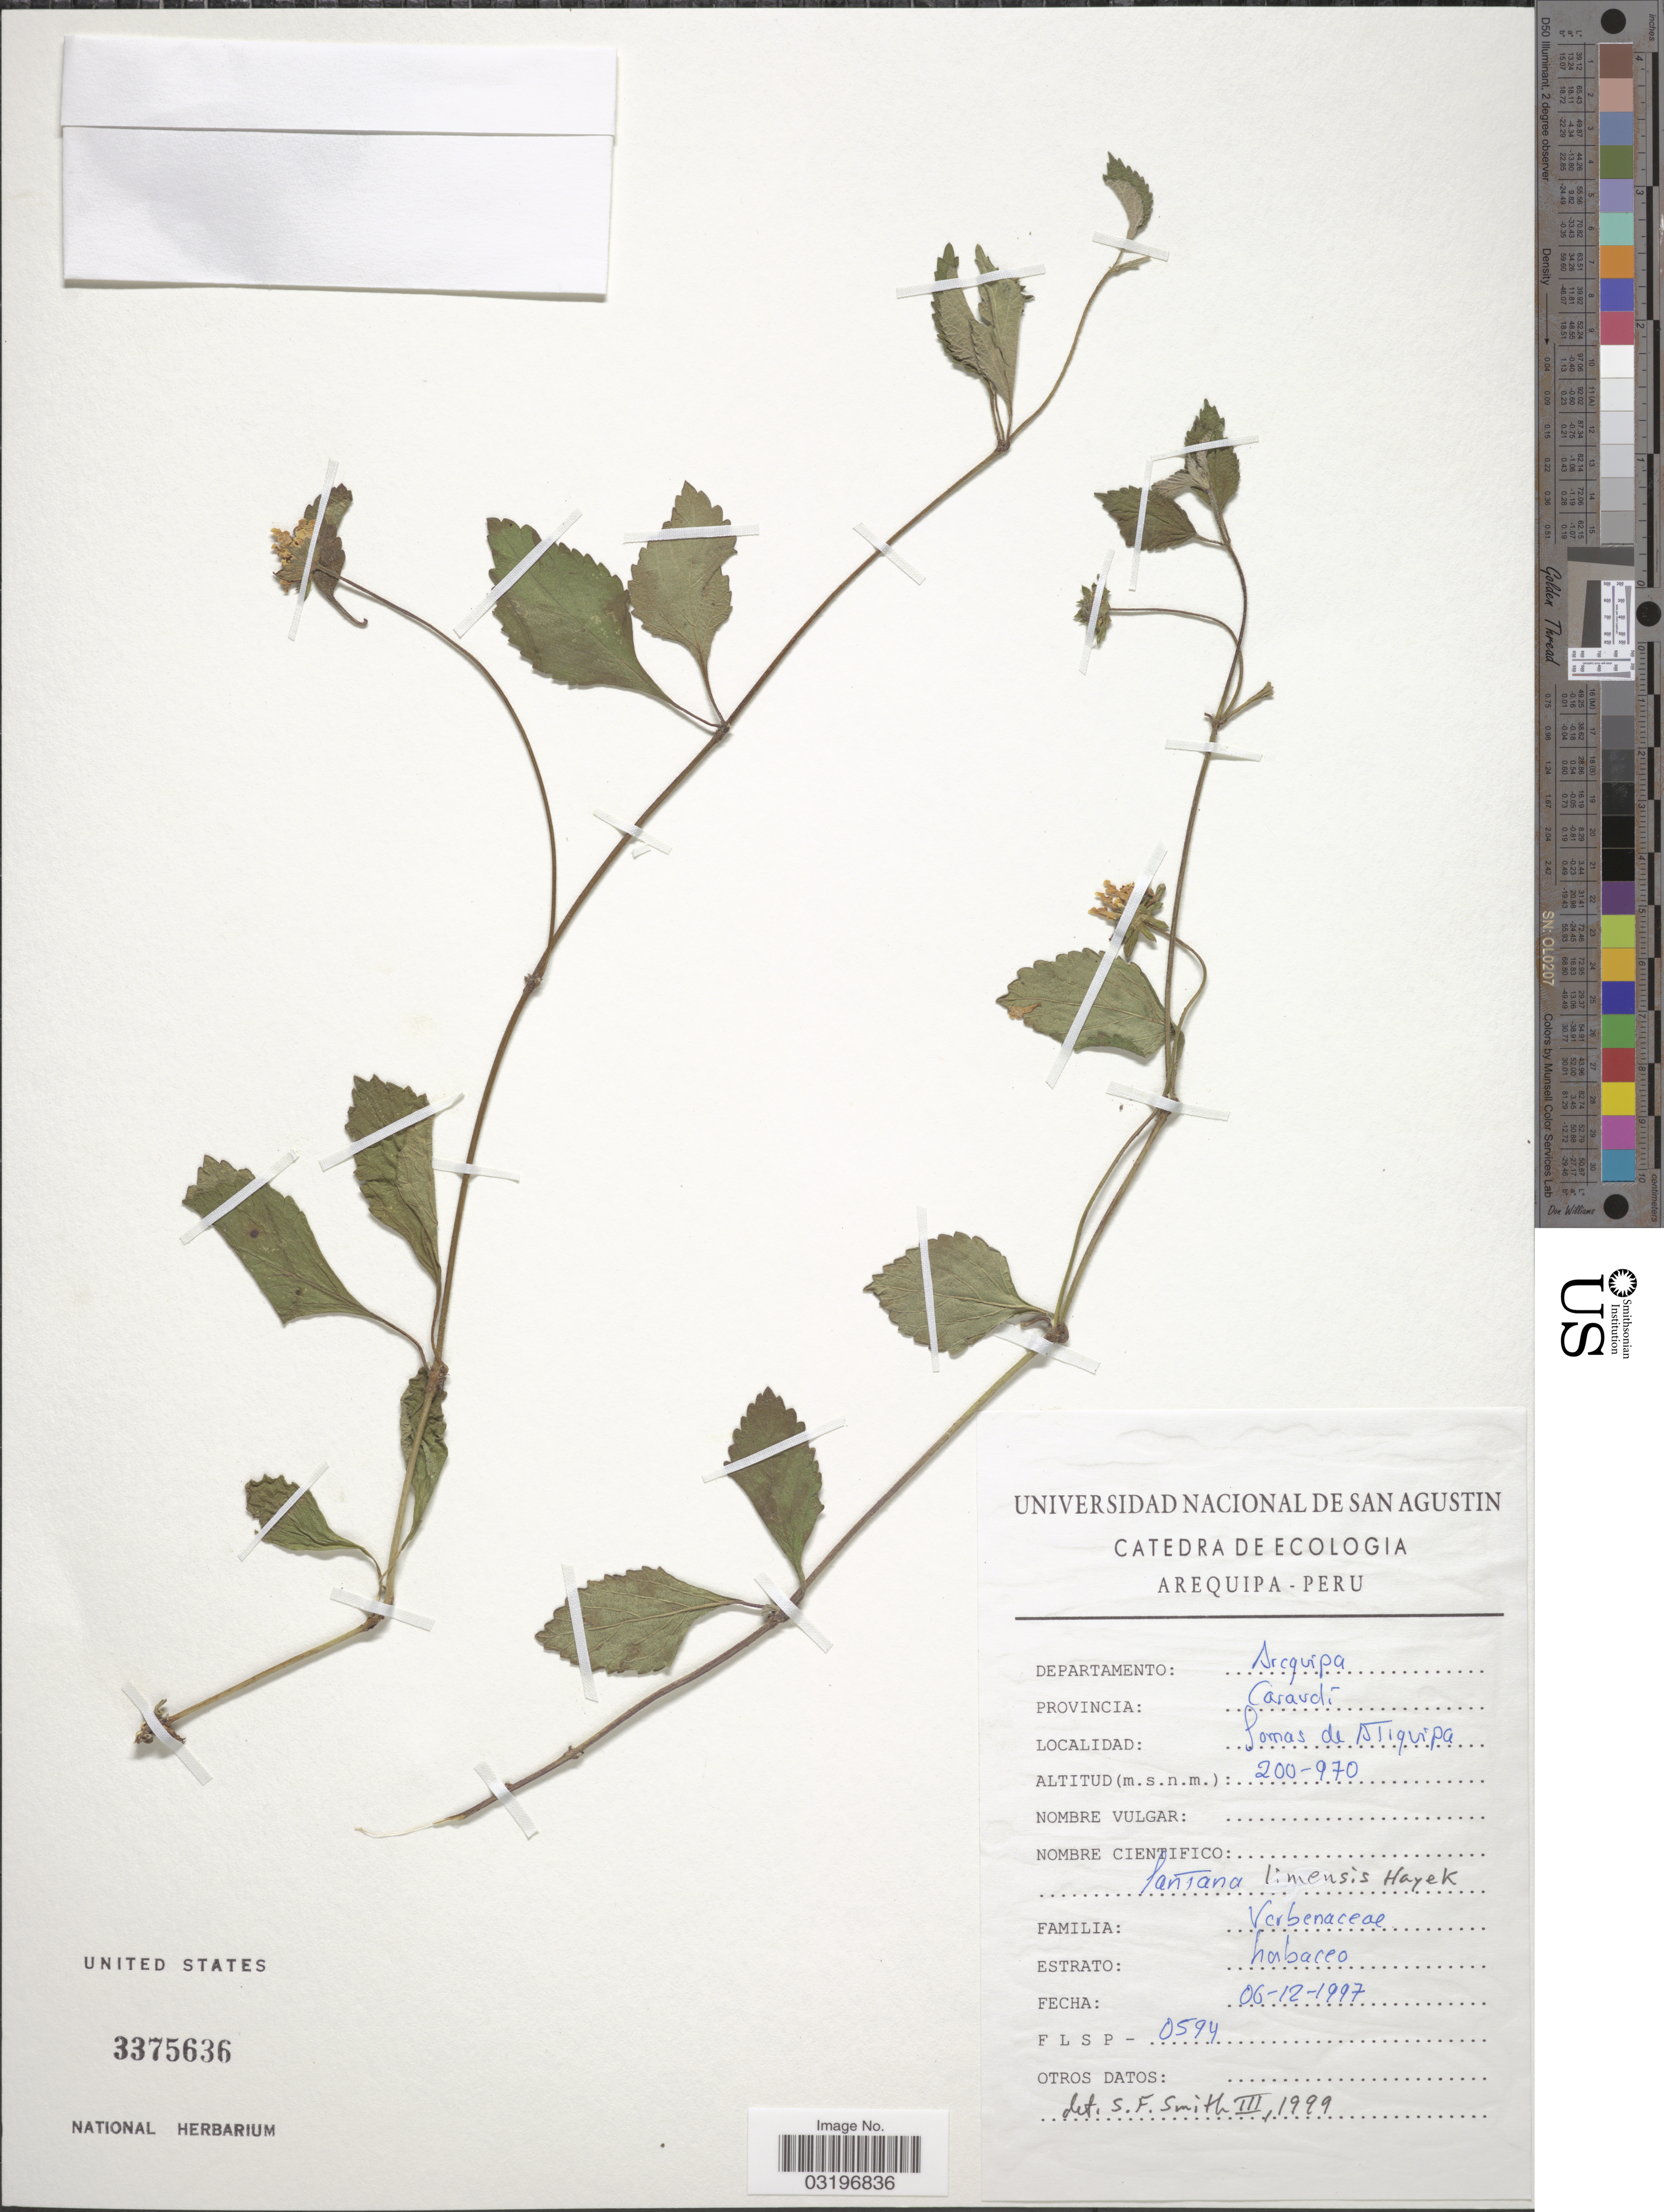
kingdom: Plantae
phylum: Tracheophyta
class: Magnoliopsida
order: Lamiales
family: Verbenaceae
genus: Lantana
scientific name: Lantana limensis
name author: Hayek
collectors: F. L. S. P.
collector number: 0594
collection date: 1997-12-06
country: Peru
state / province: Arequipa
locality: Departamento Arequipa. Provincia: Caravelí. Lomas de Atiquipa.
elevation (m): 200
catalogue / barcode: US 3375636